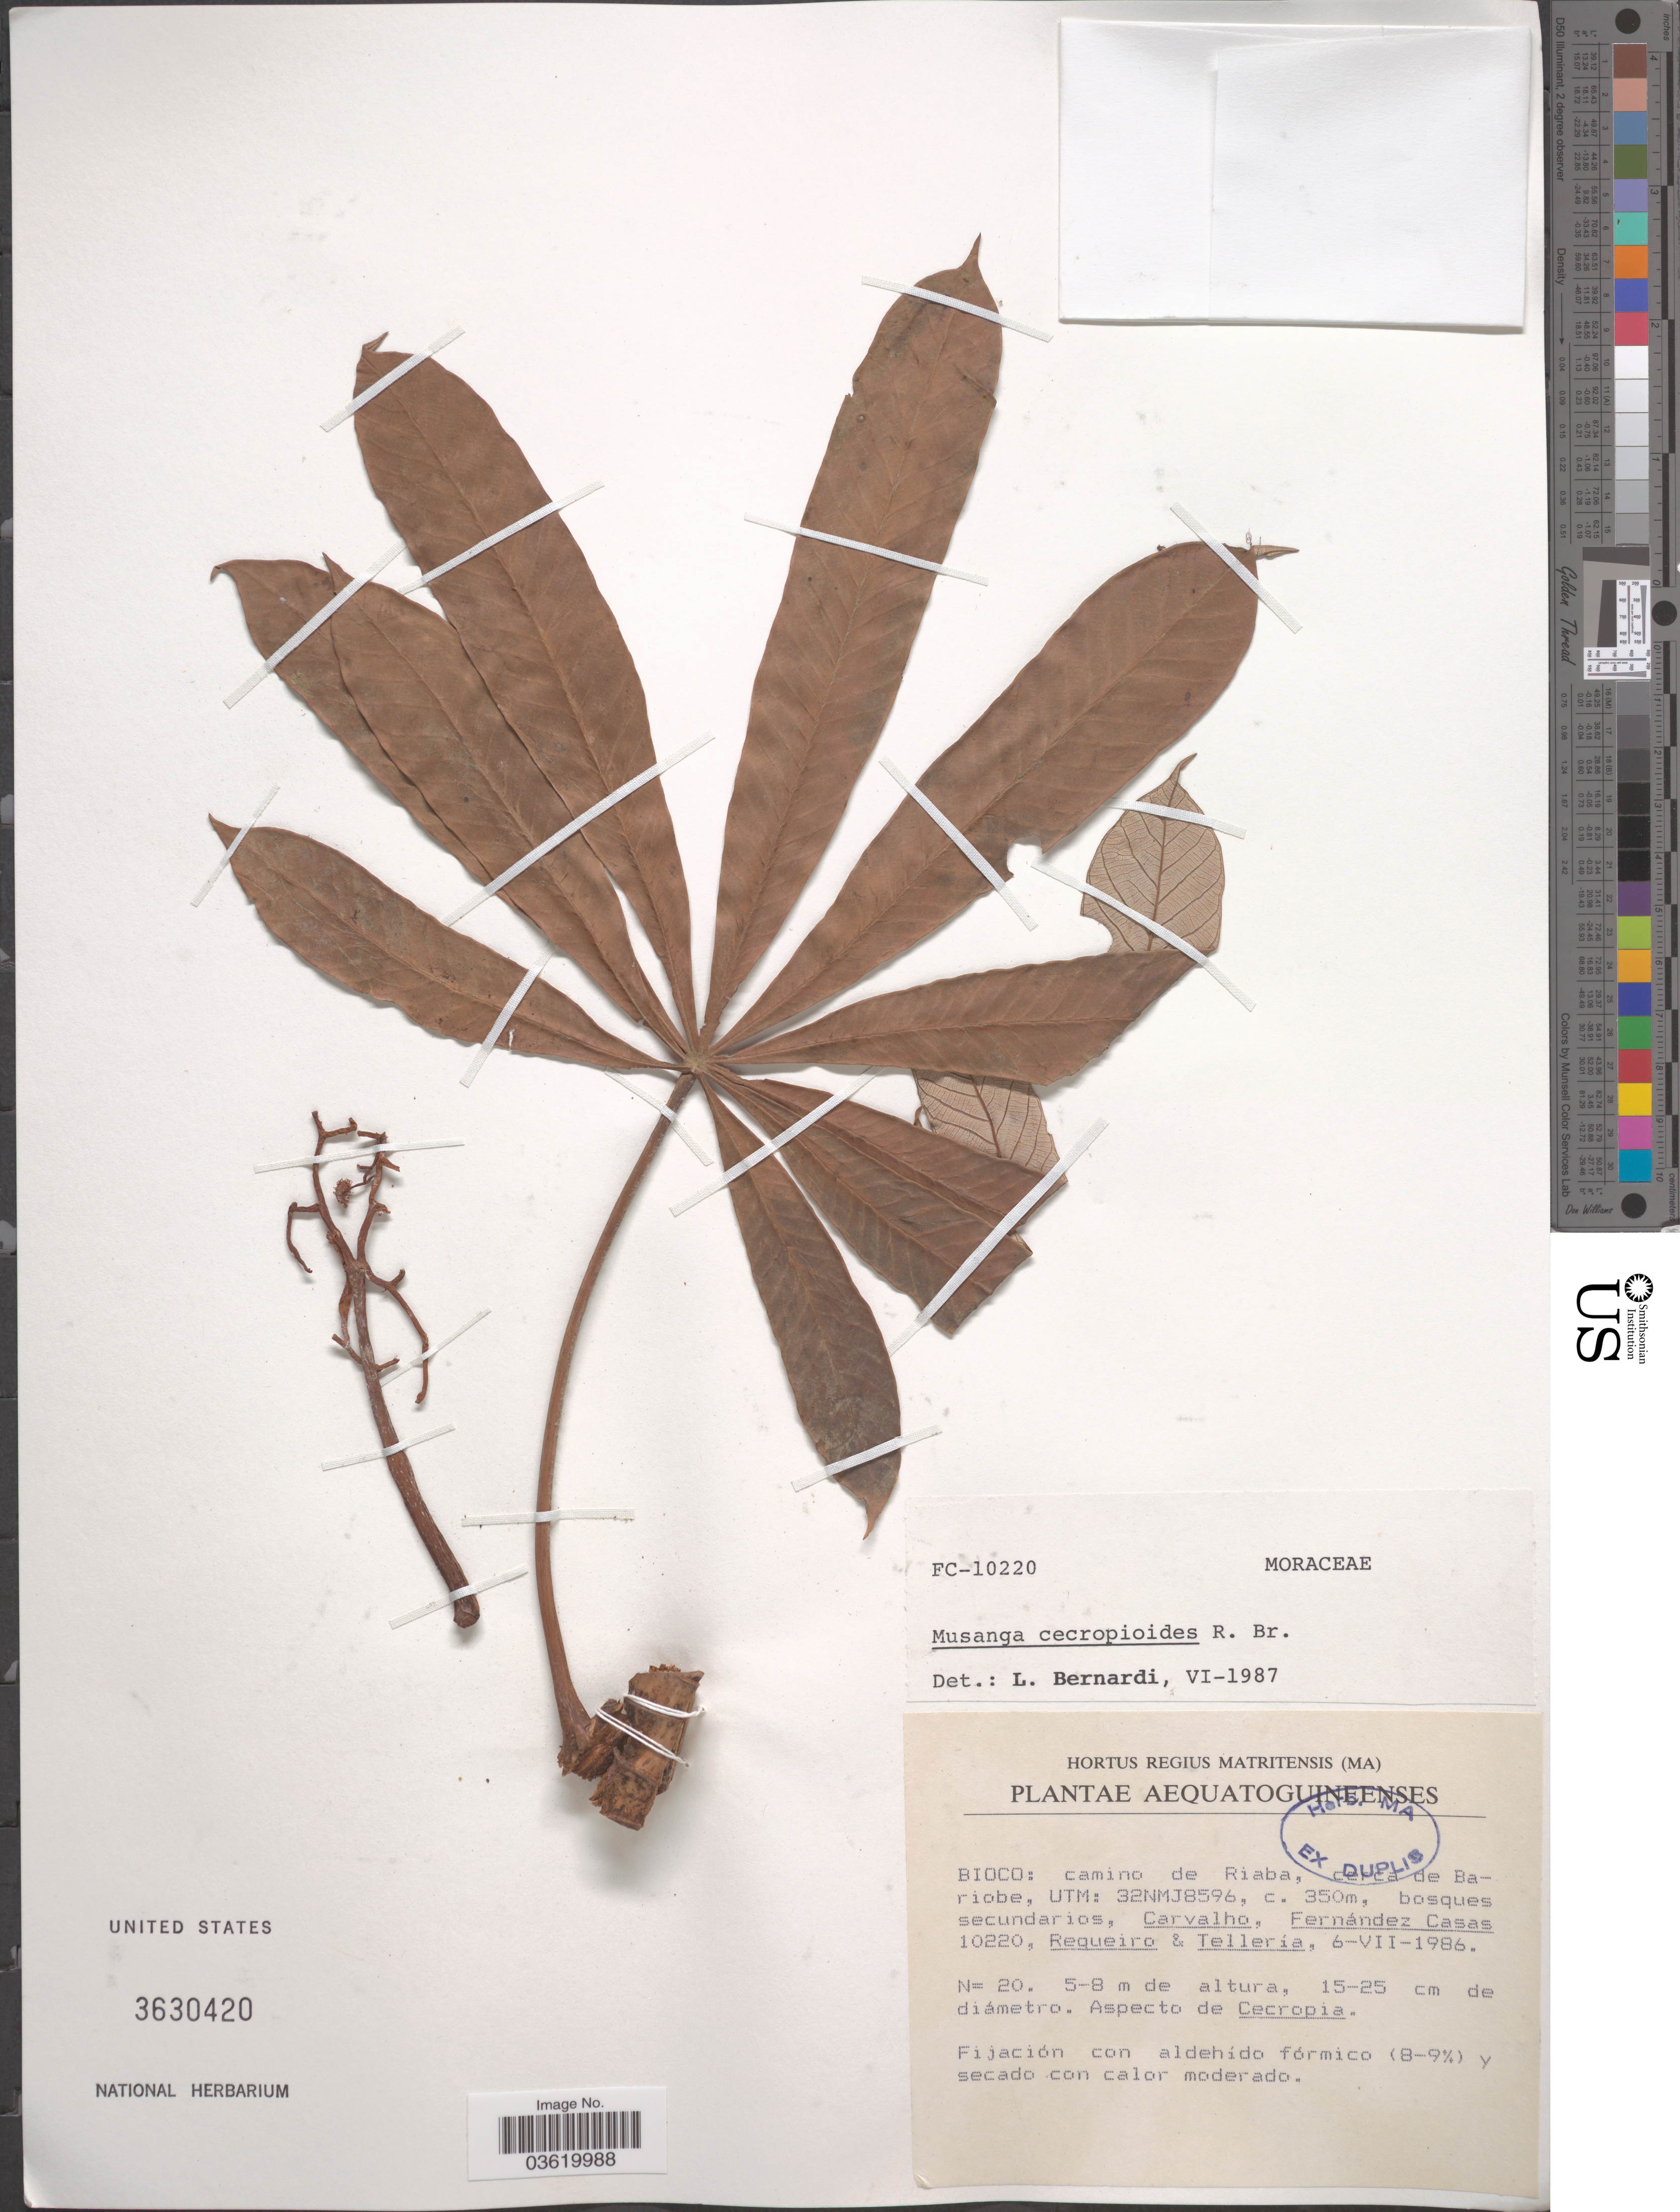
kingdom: Plantae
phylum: Tracheophyta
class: Magnoliopsida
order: Rosales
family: Urticaceae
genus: Musanga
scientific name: Musanga cecropioides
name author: R. Br. ex Tedlie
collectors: Carvalho, --, F. Casas, Requeiro, -- & -. Telleria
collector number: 10220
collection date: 1986-07-06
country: Equatorial Guinea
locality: Aequatoguineenses. Bioco: camino de Riaba, cerca de Bariobe, UTM: 32NMJ8596.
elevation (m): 350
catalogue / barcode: US 3630420